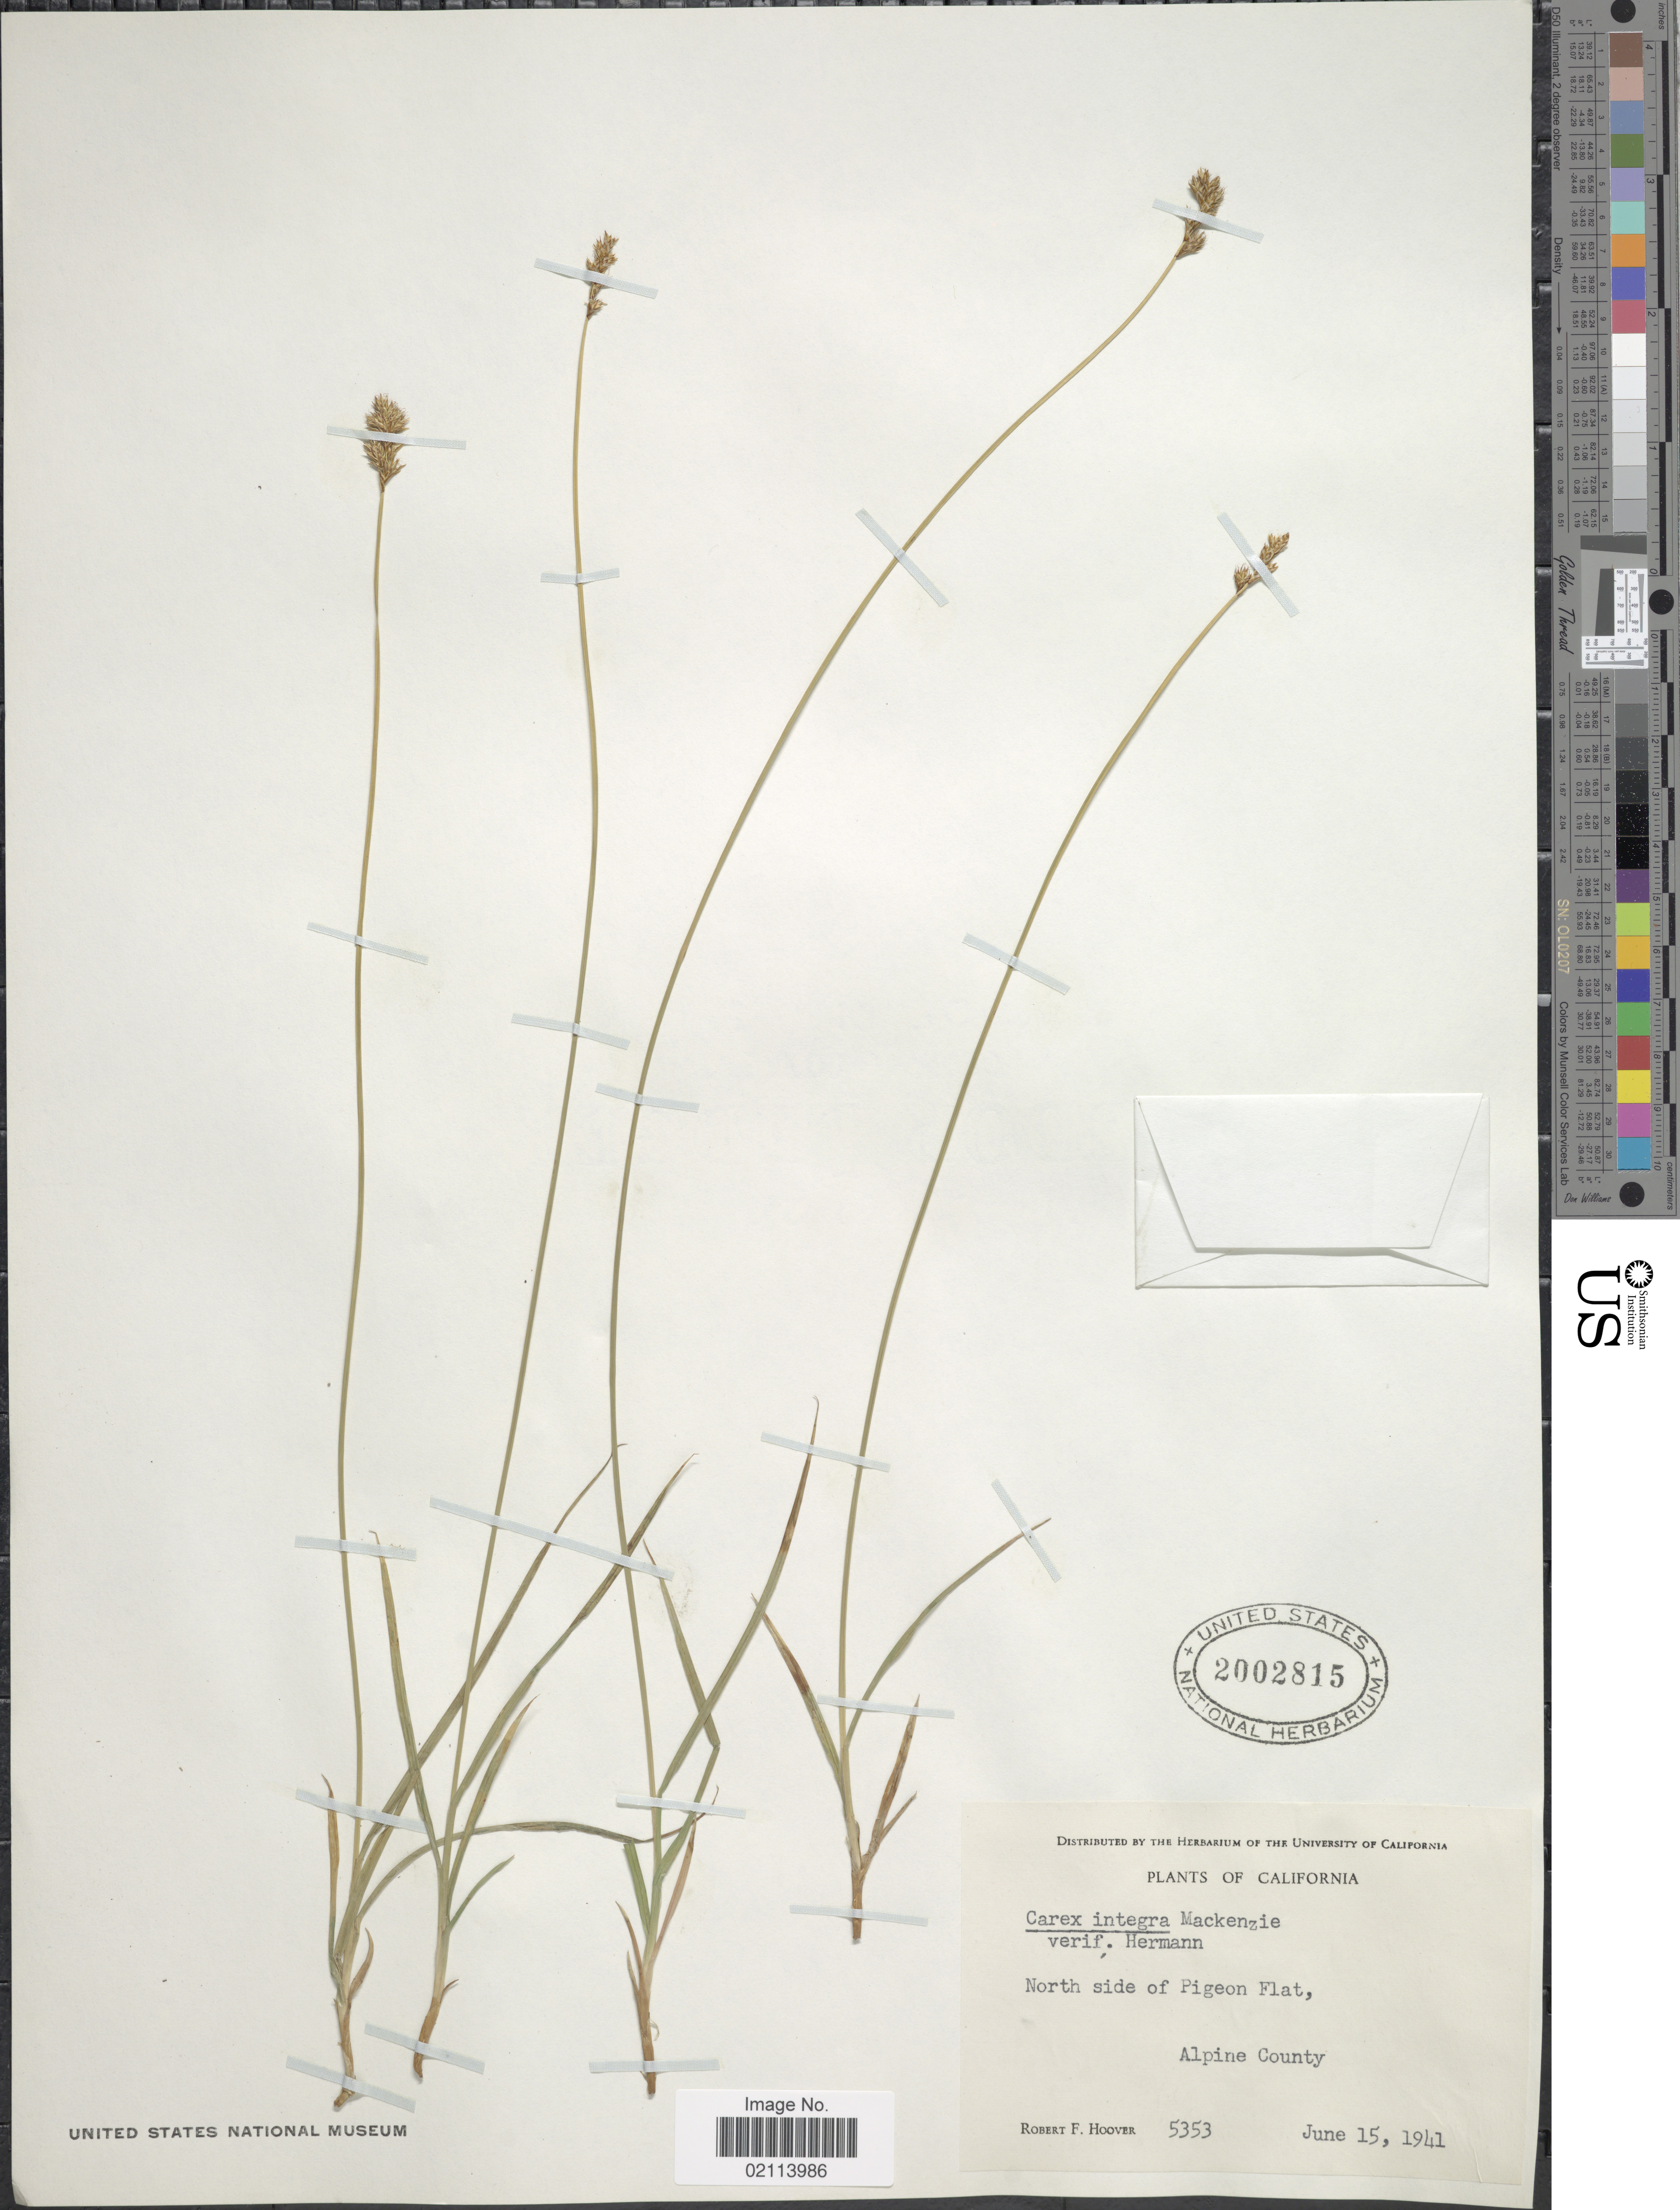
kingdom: Plantae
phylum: Tracheophyta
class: Liliopsida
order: Poales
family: Cyperaceae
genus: Carex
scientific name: Carex integra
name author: Mack.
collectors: R. F. Hoover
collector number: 5353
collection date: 1941-06-15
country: United States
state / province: California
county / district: Alpine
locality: North side of Pigeon Flat, Alpine County.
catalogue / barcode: US 2002815